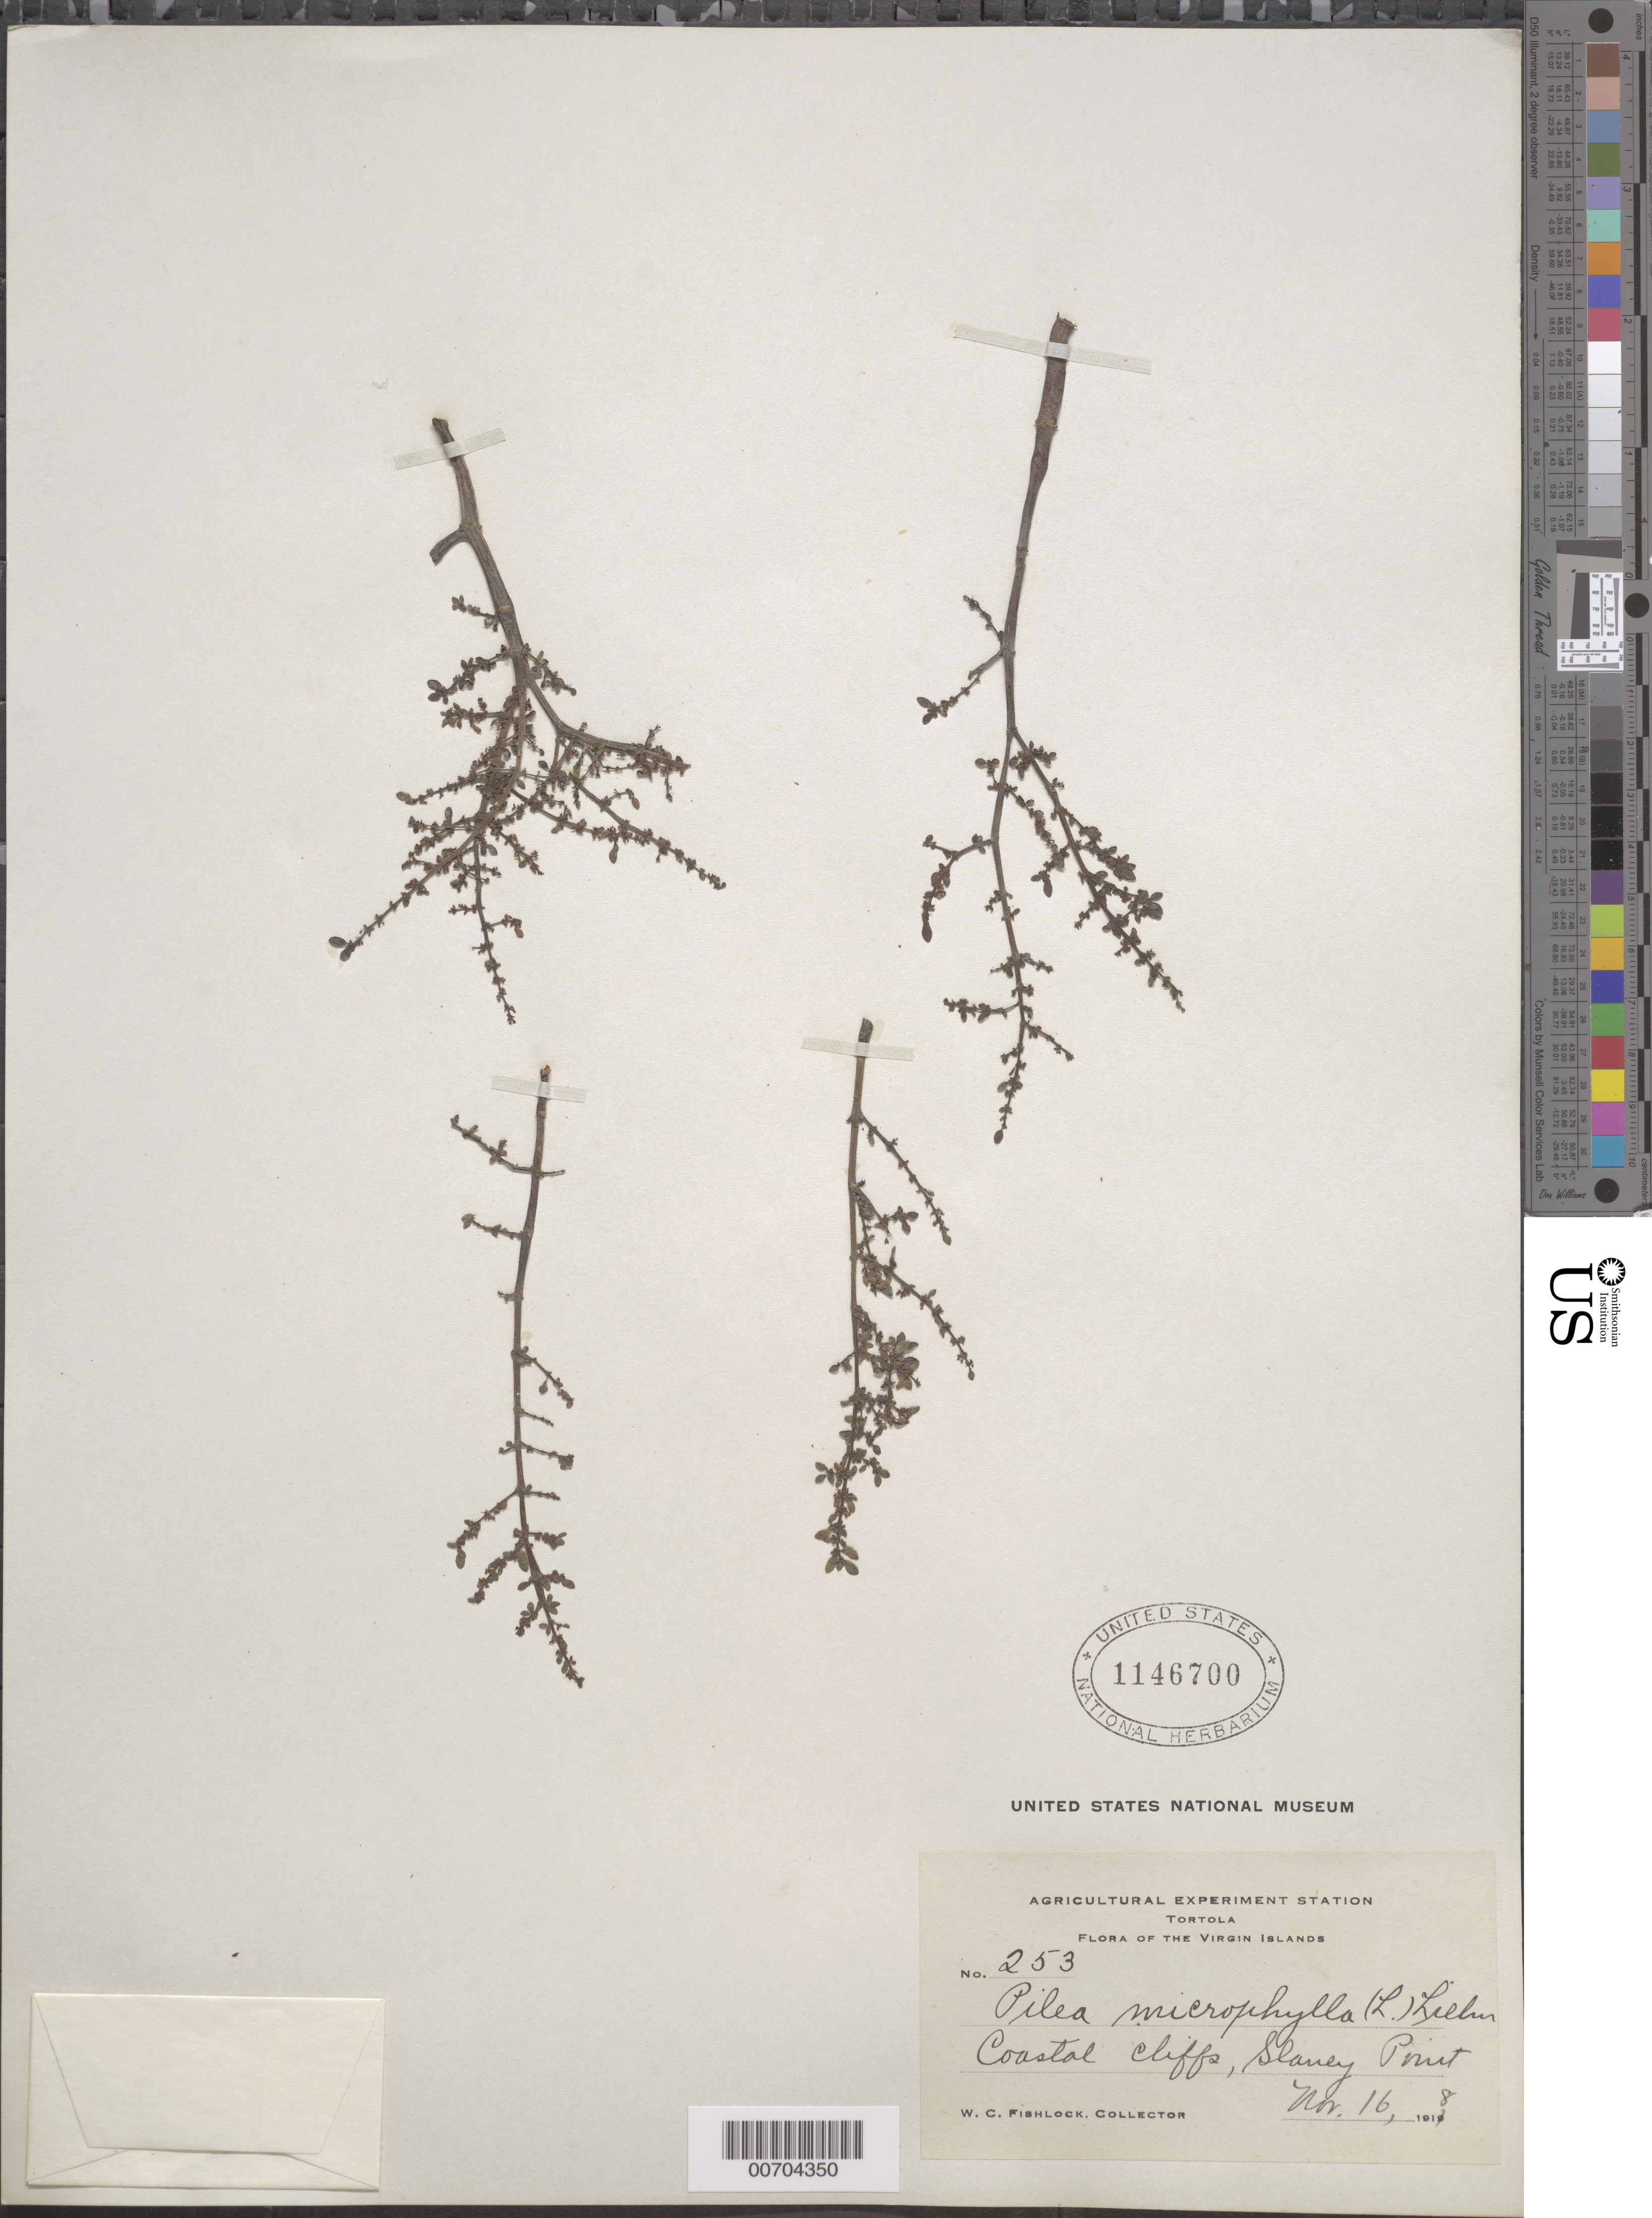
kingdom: Plantae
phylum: Tracheophyta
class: Magnoliopsida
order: Rosales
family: Urticaceae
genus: Pilea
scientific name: Pilea microphylla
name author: (L.) Liebm.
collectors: W. Fishlock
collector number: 253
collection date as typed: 16 Nov 1918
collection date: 1918-11-16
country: British Virgin Islands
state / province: Tortola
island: Tortola Island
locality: Slaney Point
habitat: Coastal cliffs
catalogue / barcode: US 1146700